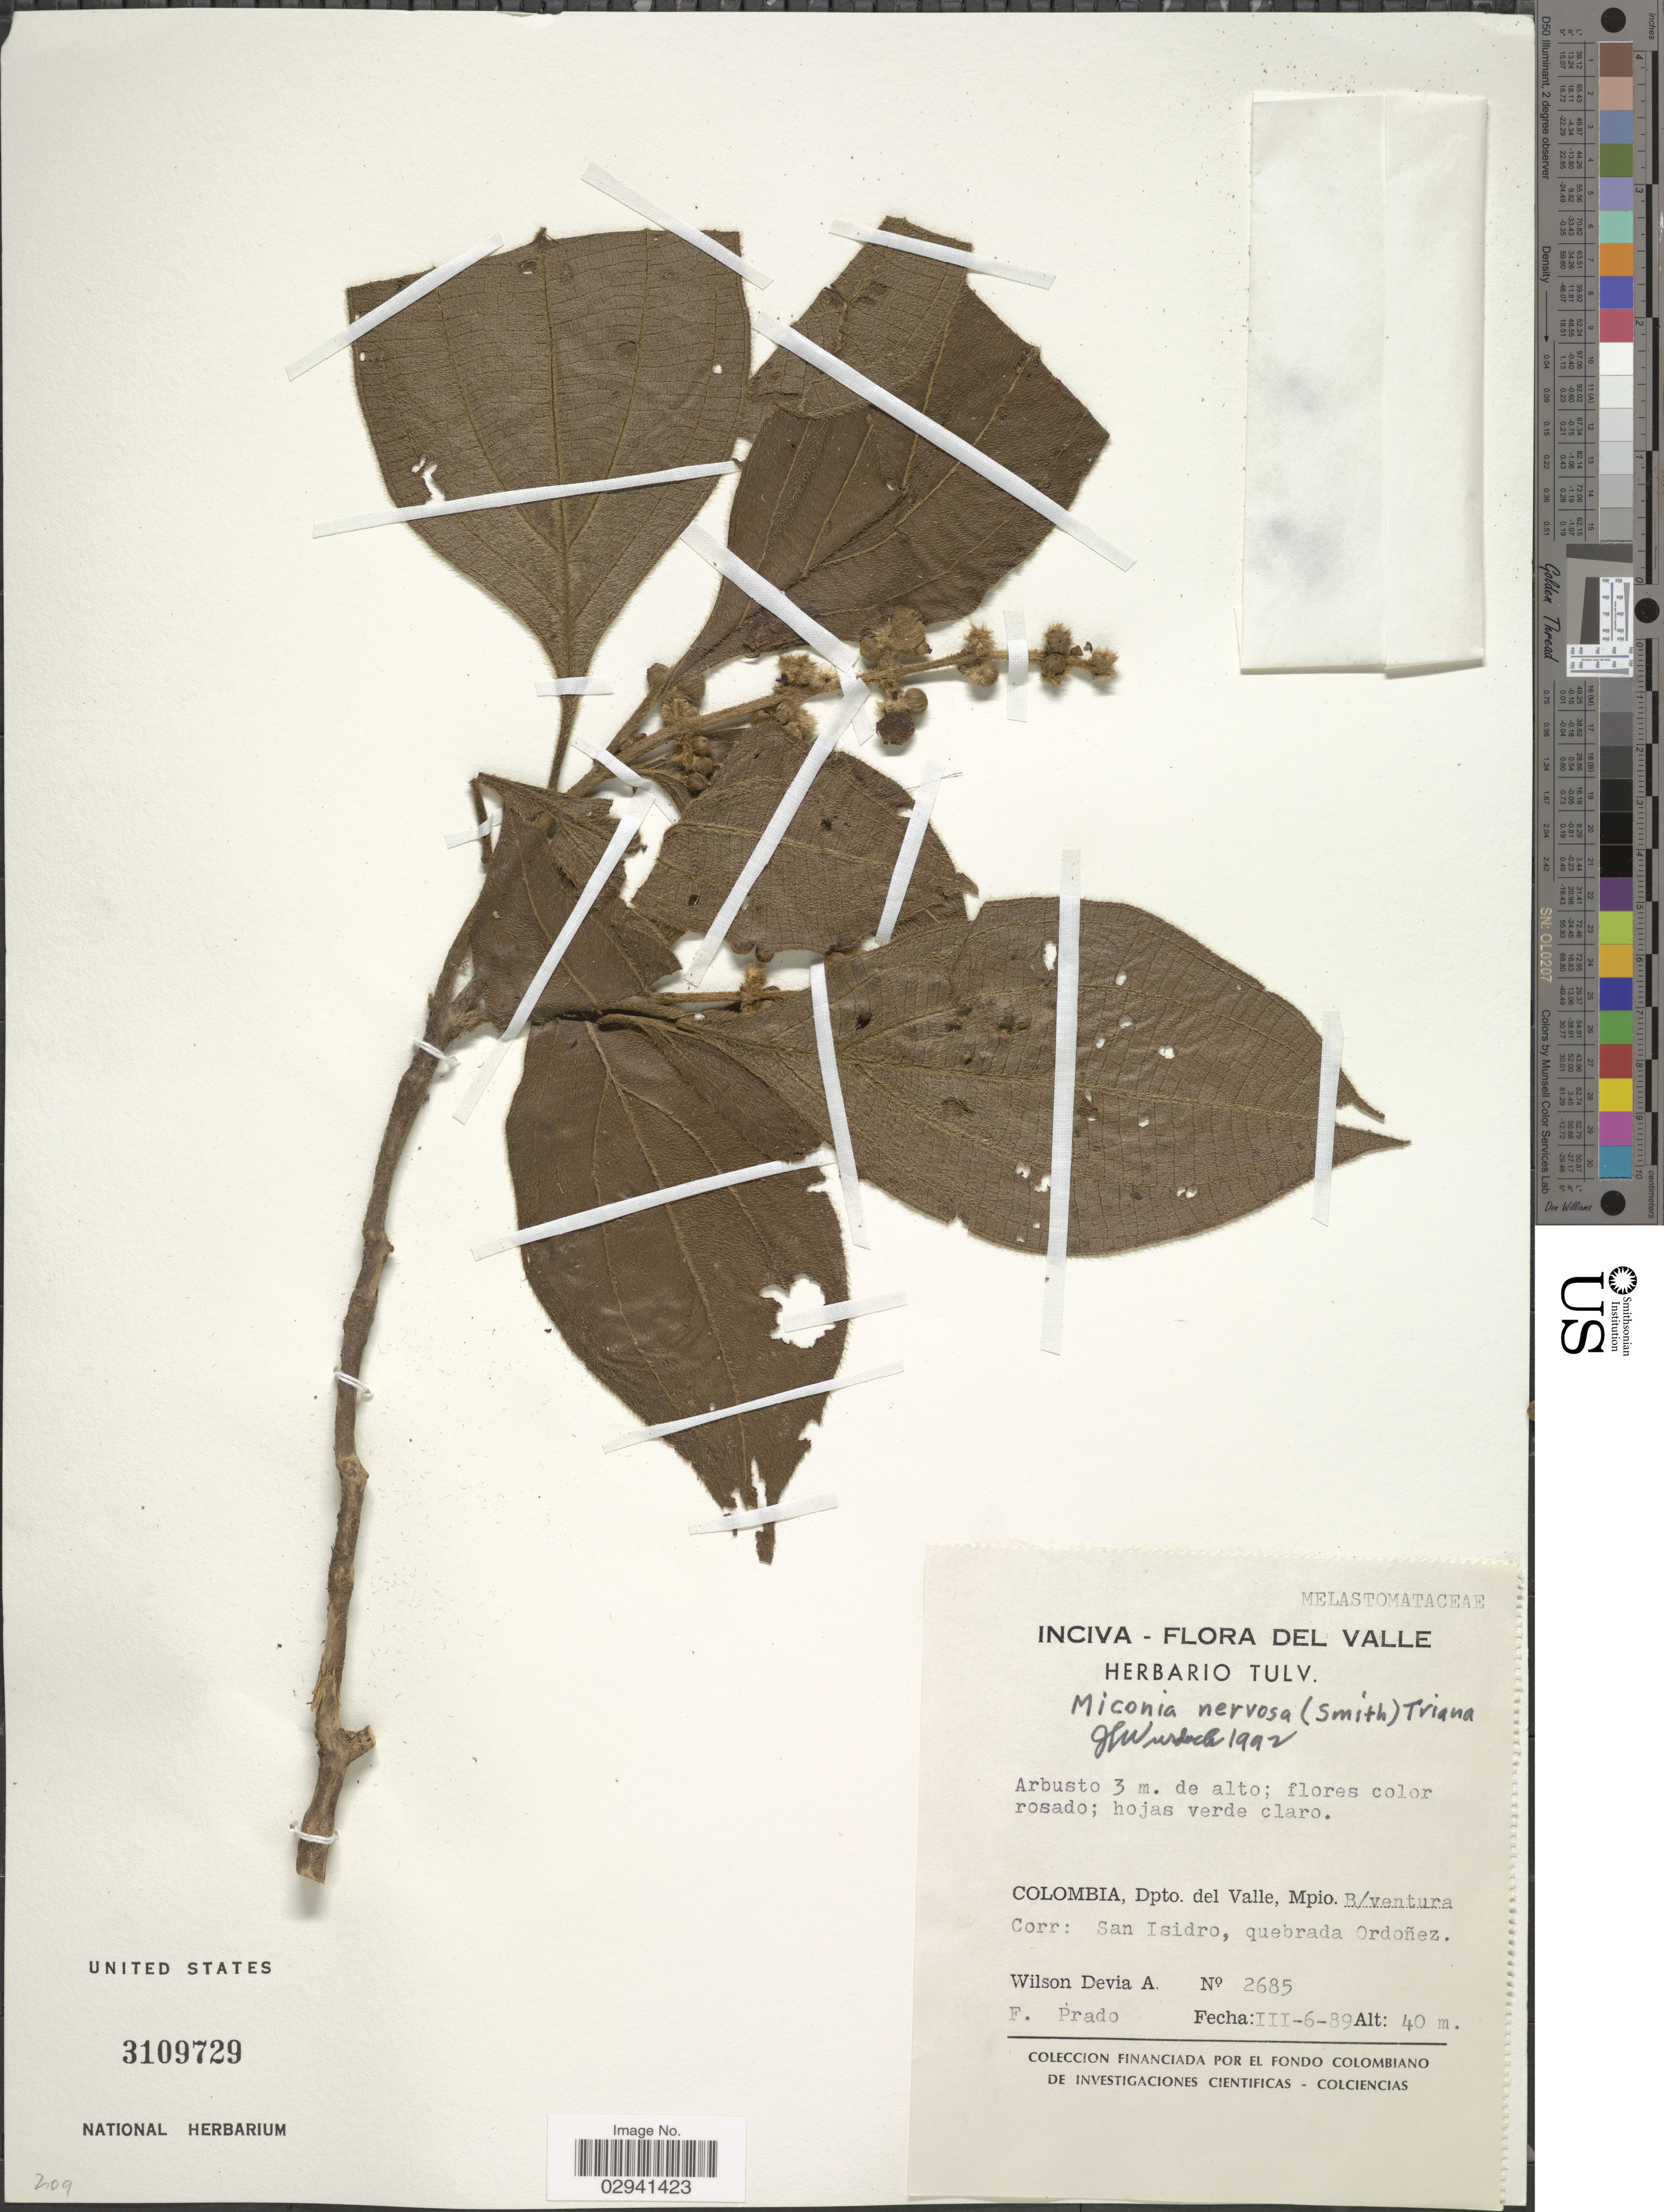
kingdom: Plantae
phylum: Tracheophyta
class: Magnoliopsida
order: Myrtales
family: Melastomataceae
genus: Miconia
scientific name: Miconia nervosa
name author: (Sm.) Triana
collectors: W. Devia A. & F. Prado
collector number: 2685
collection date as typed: Transcribed d/m/y: 6/3/89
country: Colombia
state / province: Valle del Cauca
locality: Dpto. del Valle, Mpio. B/ventura, Corr. San Isidro, quebrada Ordoñez.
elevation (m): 40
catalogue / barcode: US 3109729